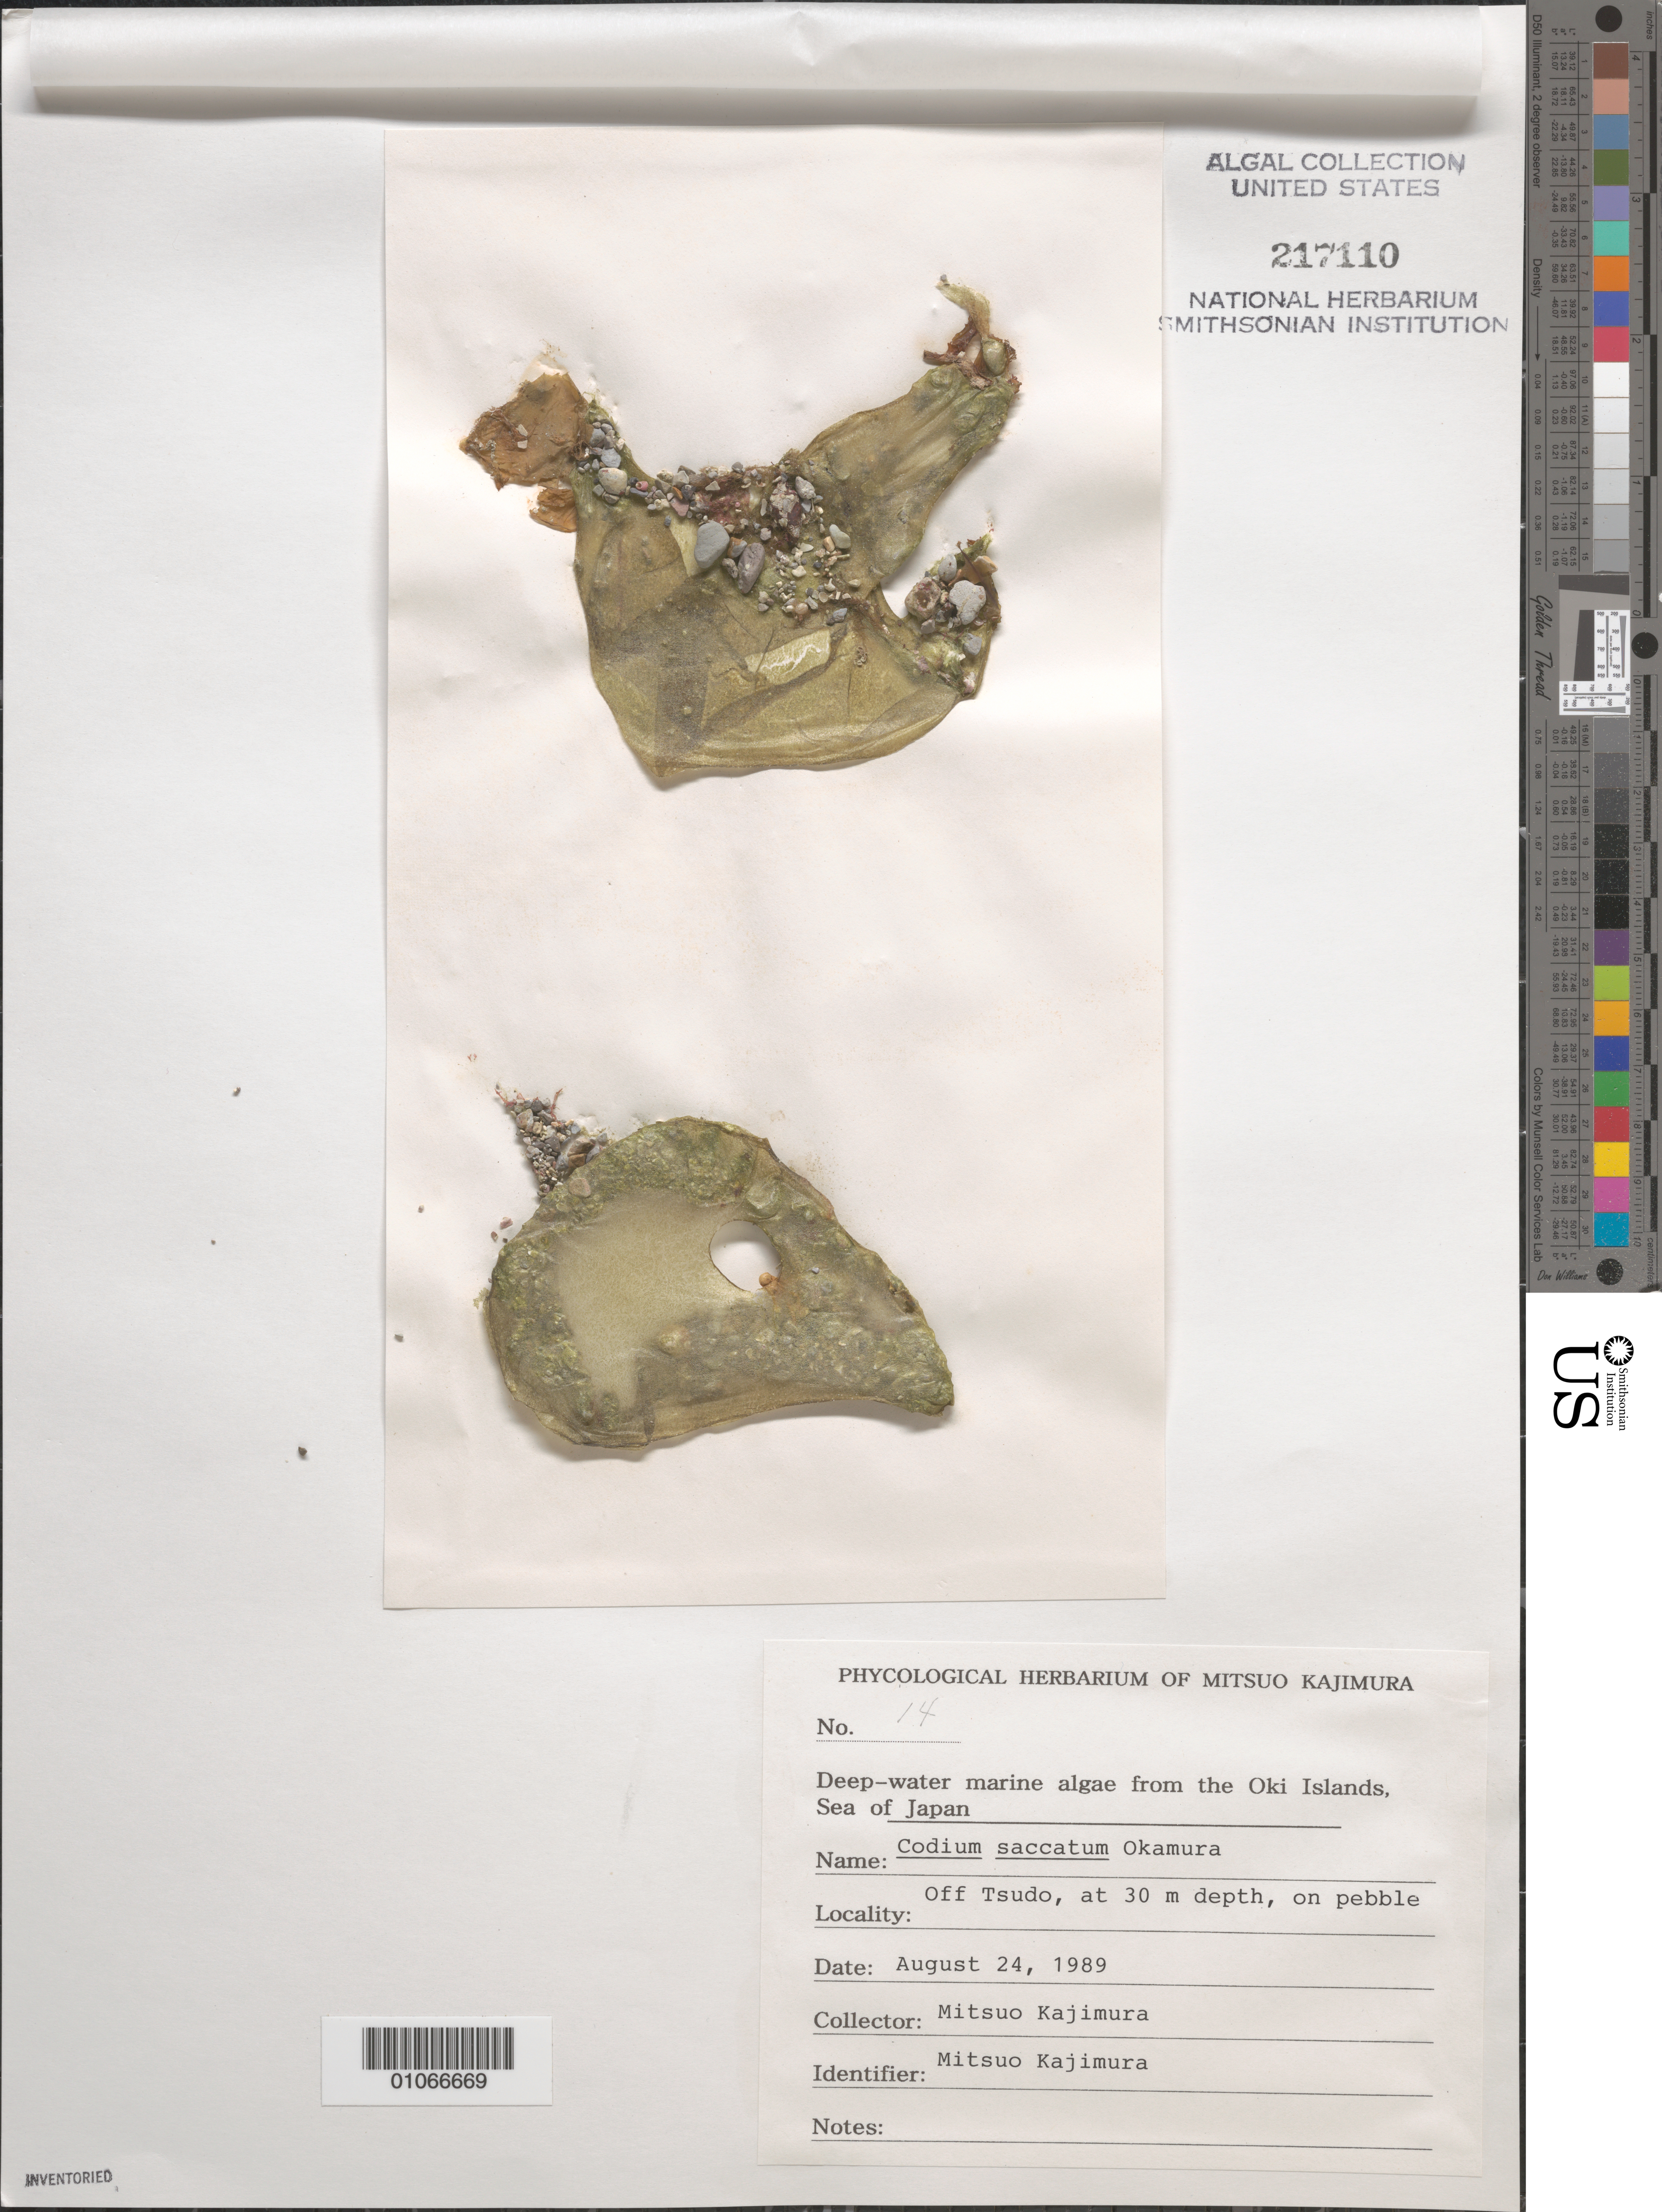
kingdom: Plantae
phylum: Chlorophyta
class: Ulvophyceae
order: Bryopsidales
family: Codiaceae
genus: Codium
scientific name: Codium saccatum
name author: Okamura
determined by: Kajimura, Mitsuo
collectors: M. Kajimura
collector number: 14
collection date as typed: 24 Aug 1989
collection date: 1989-08-24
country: Japan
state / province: Simane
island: Oki Is.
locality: Off Tsudo [village], Sea of Japan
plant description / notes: Phycologial Herbarium of Mitsuo Kajimura, Deep-water marine algae from the Oki Islands, Sea of Japan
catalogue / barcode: US 217110